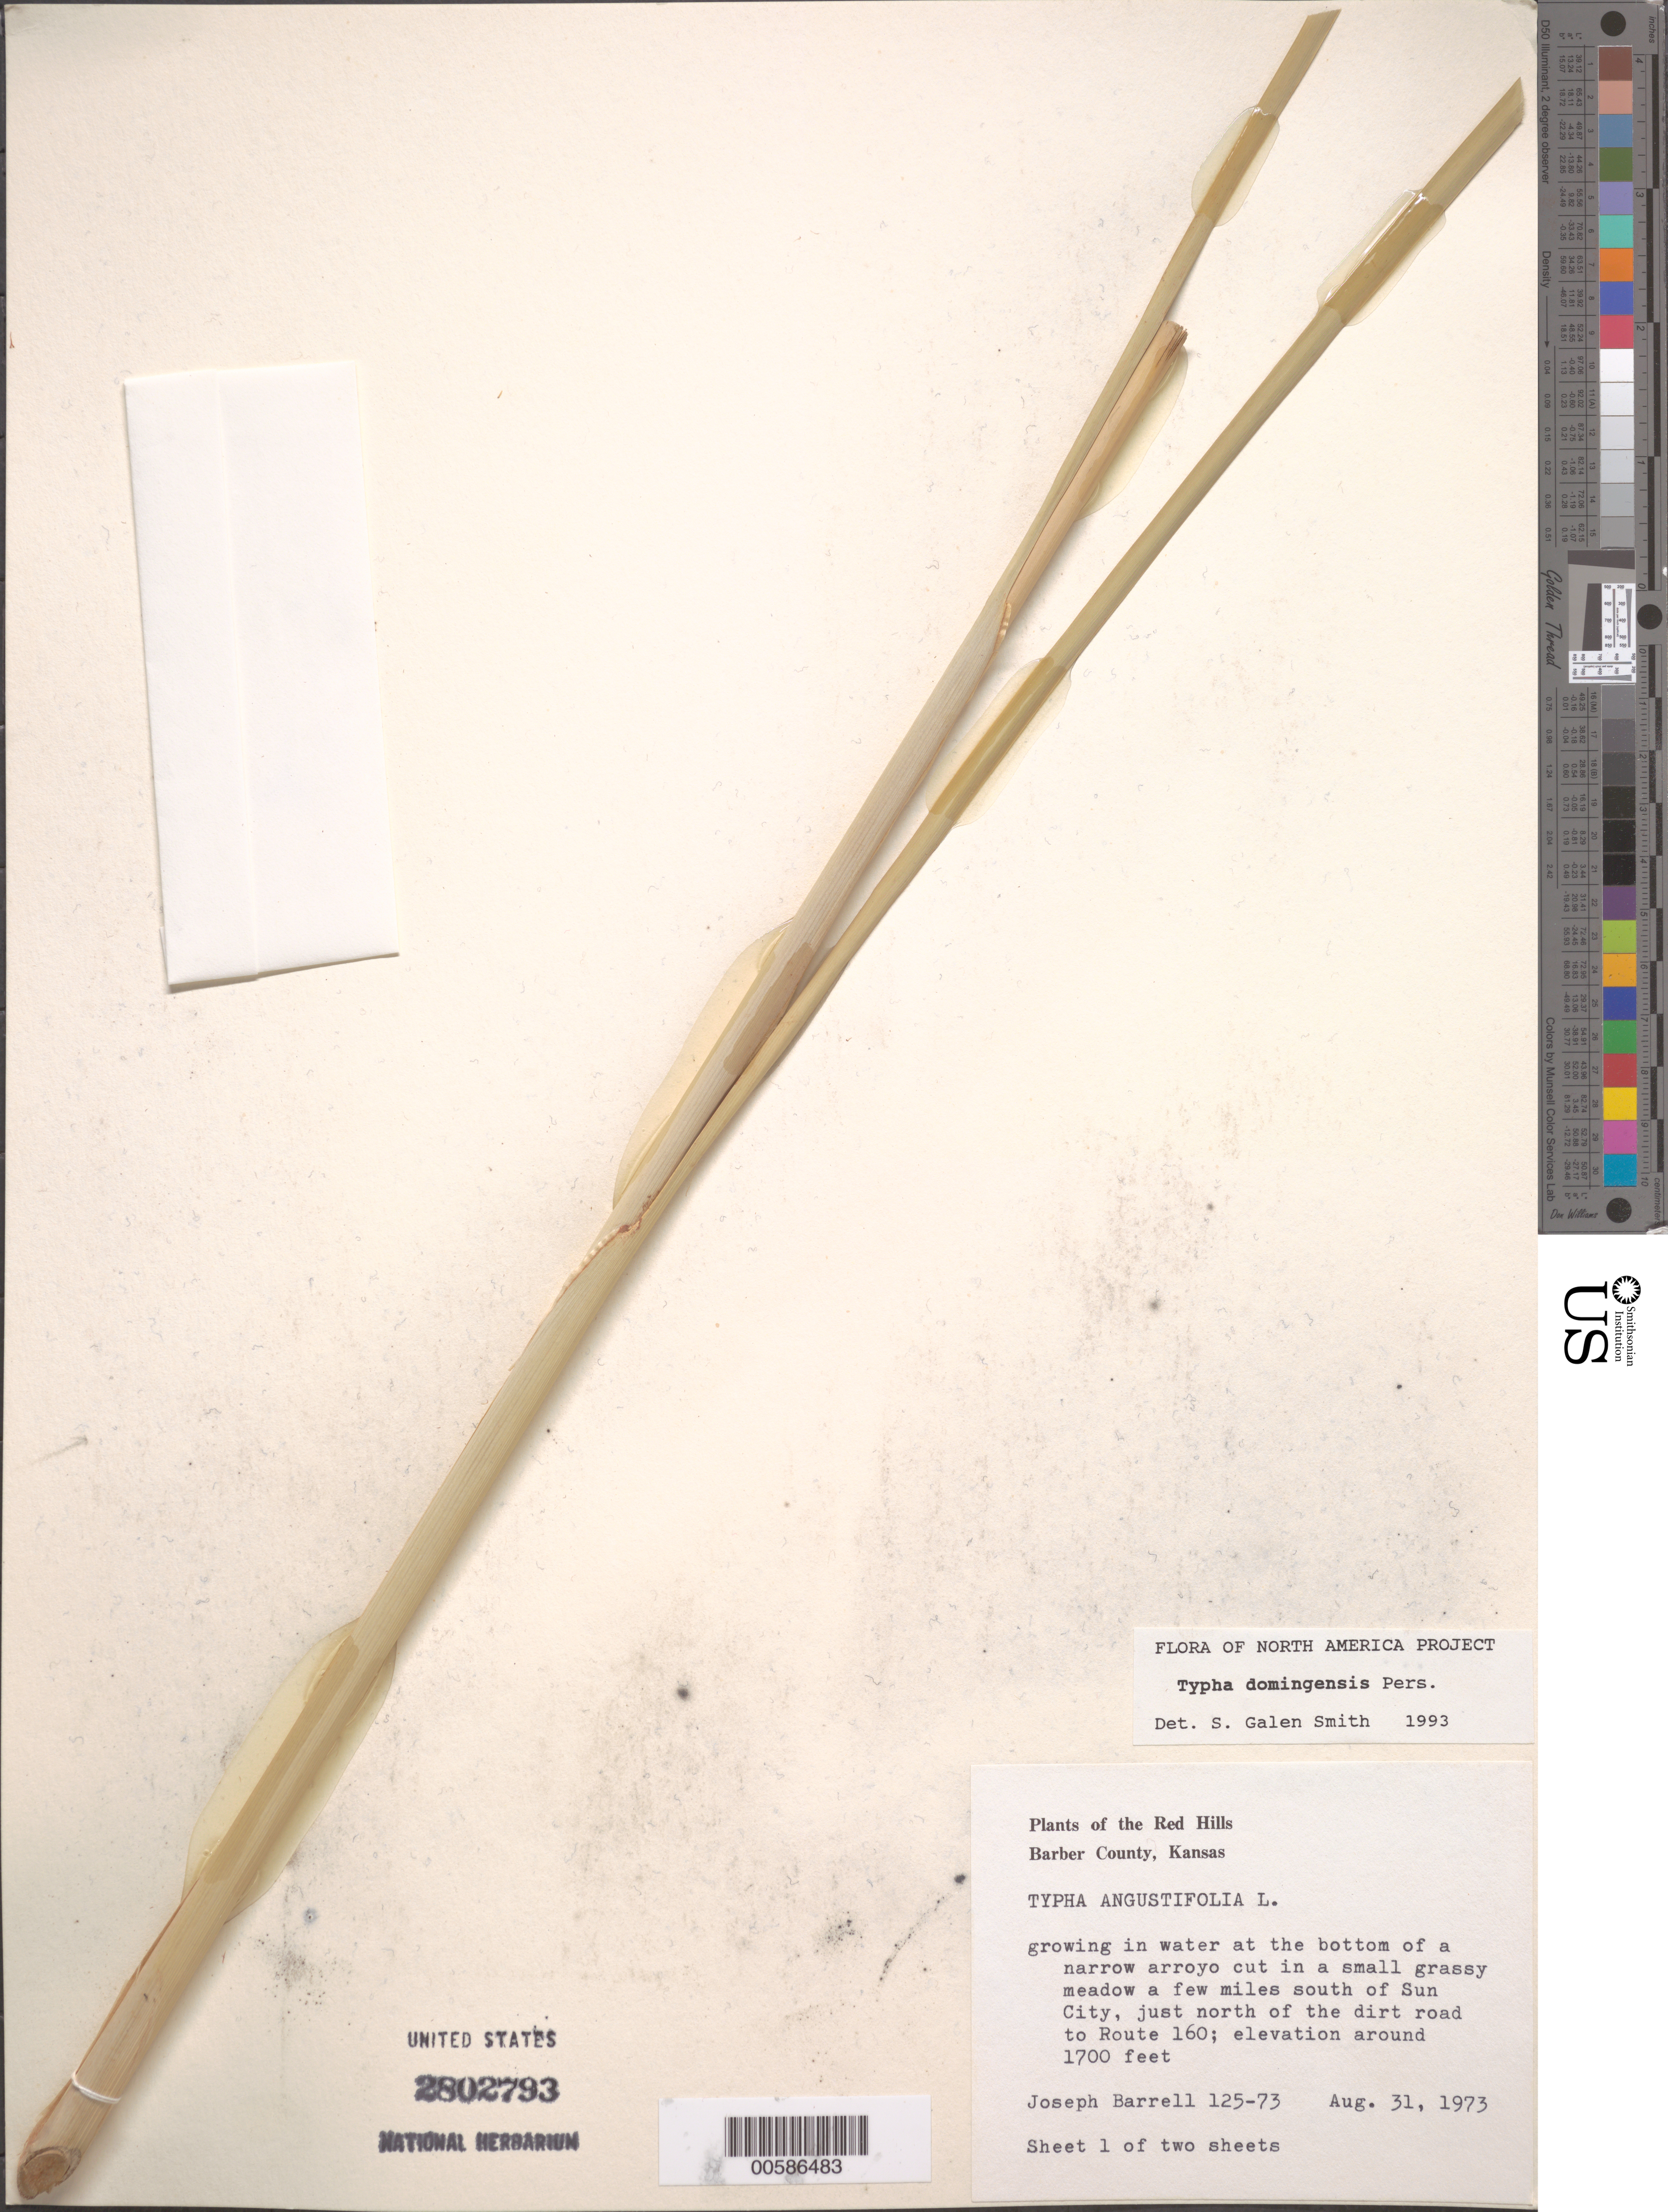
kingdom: Plantae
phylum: Tracheophyta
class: Liliopsida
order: Poales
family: Typhaceae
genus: Typha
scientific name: Typha domingensis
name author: Pers.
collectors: J. Barrell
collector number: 125-73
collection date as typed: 31 Aug 1973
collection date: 1973-08-31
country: United States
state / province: Kansas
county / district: Barber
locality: Route 160, S of Sun City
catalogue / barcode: US 2802793